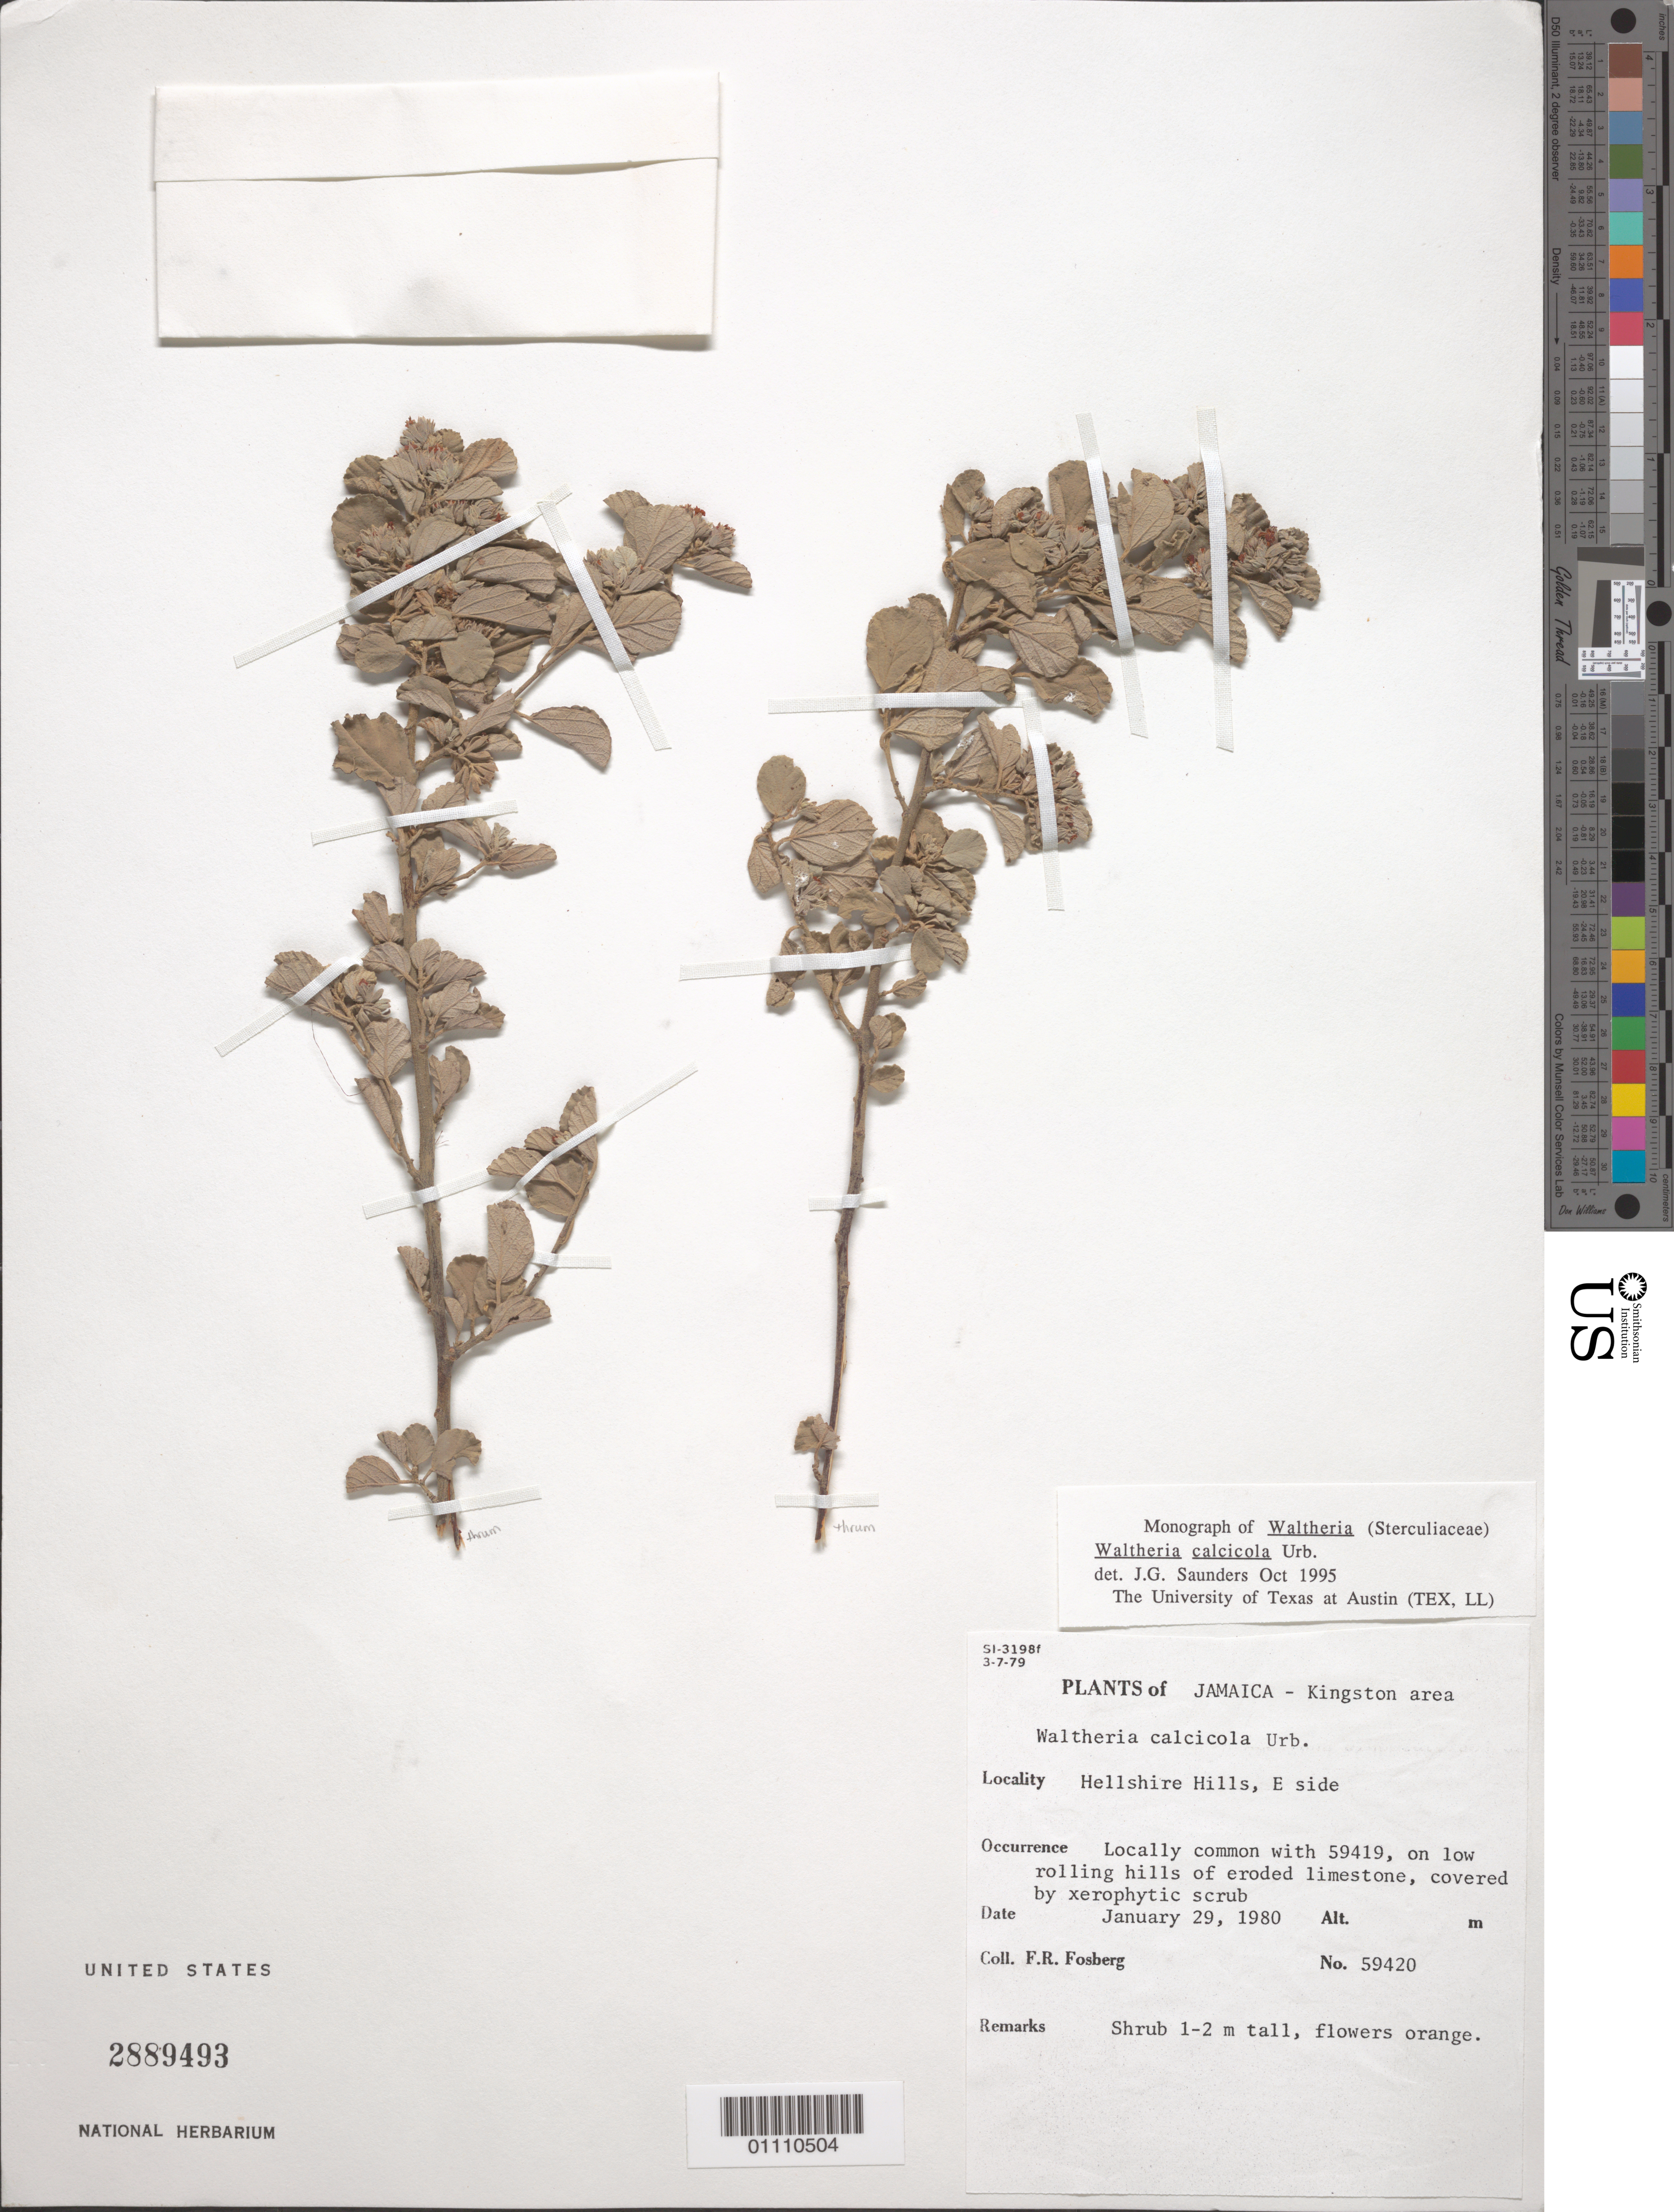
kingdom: Plantae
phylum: Tracheophyta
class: Magnoliopsida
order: Malvales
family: Malvaceae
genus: Waltheria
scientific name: Waltheria calcicola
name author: Urb.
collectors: F. R. Fosberg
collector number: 59420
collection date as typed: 29 Jan 1980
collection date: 1980-01-29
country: Jamaica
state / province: Saint Catherine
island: Jamaica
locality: Hellshire Hills, E side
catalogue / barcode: US 2889493